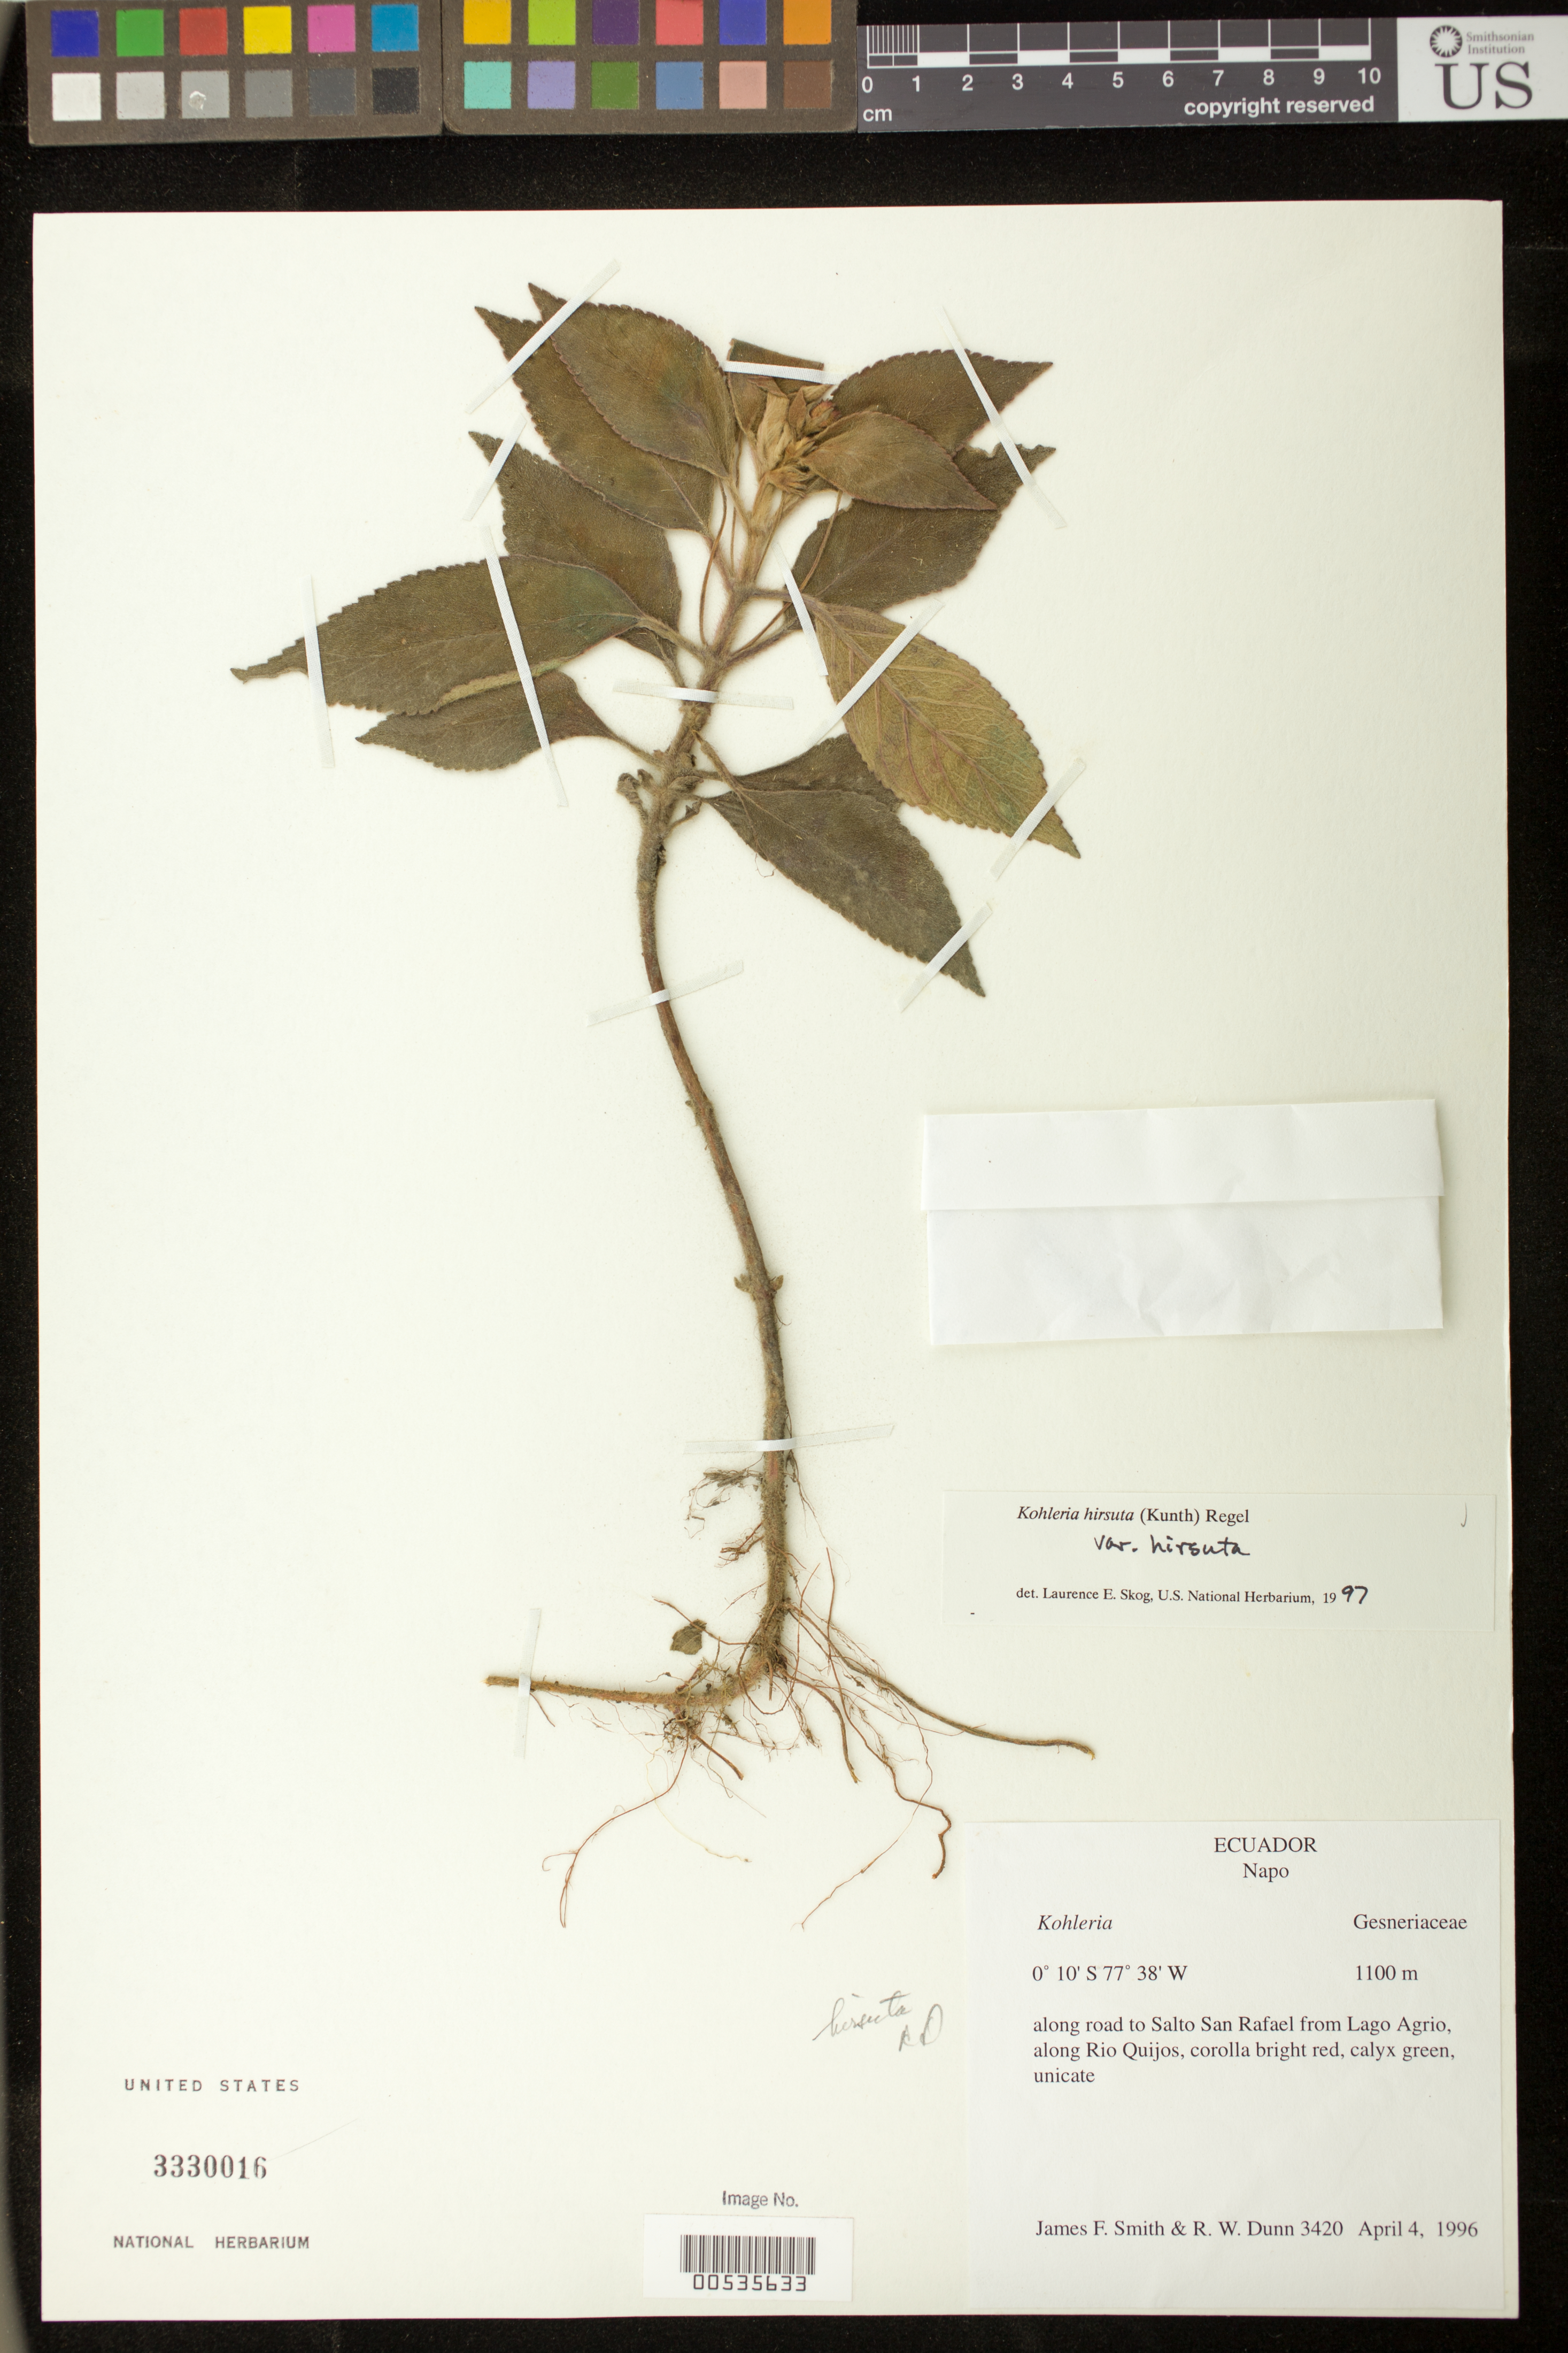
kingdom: Plantae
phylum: Tracheophyta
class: Magnoliopsida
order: Lamiales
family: Gesneriaceae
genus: Kohleria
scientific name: Kohleria hirsuta var. hirsuta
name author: (Kunth) Regel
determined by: Skog, Laurence E.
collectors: J. Smith & R. Dunn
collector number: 3420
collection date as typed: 04 Apr 1996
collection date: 1996-04-04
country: Ecuador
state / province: Napo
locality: Along road to Salto San Rafael from Lago Agrio, along Rio Quijos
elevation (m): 1100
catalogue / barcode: US 3330016